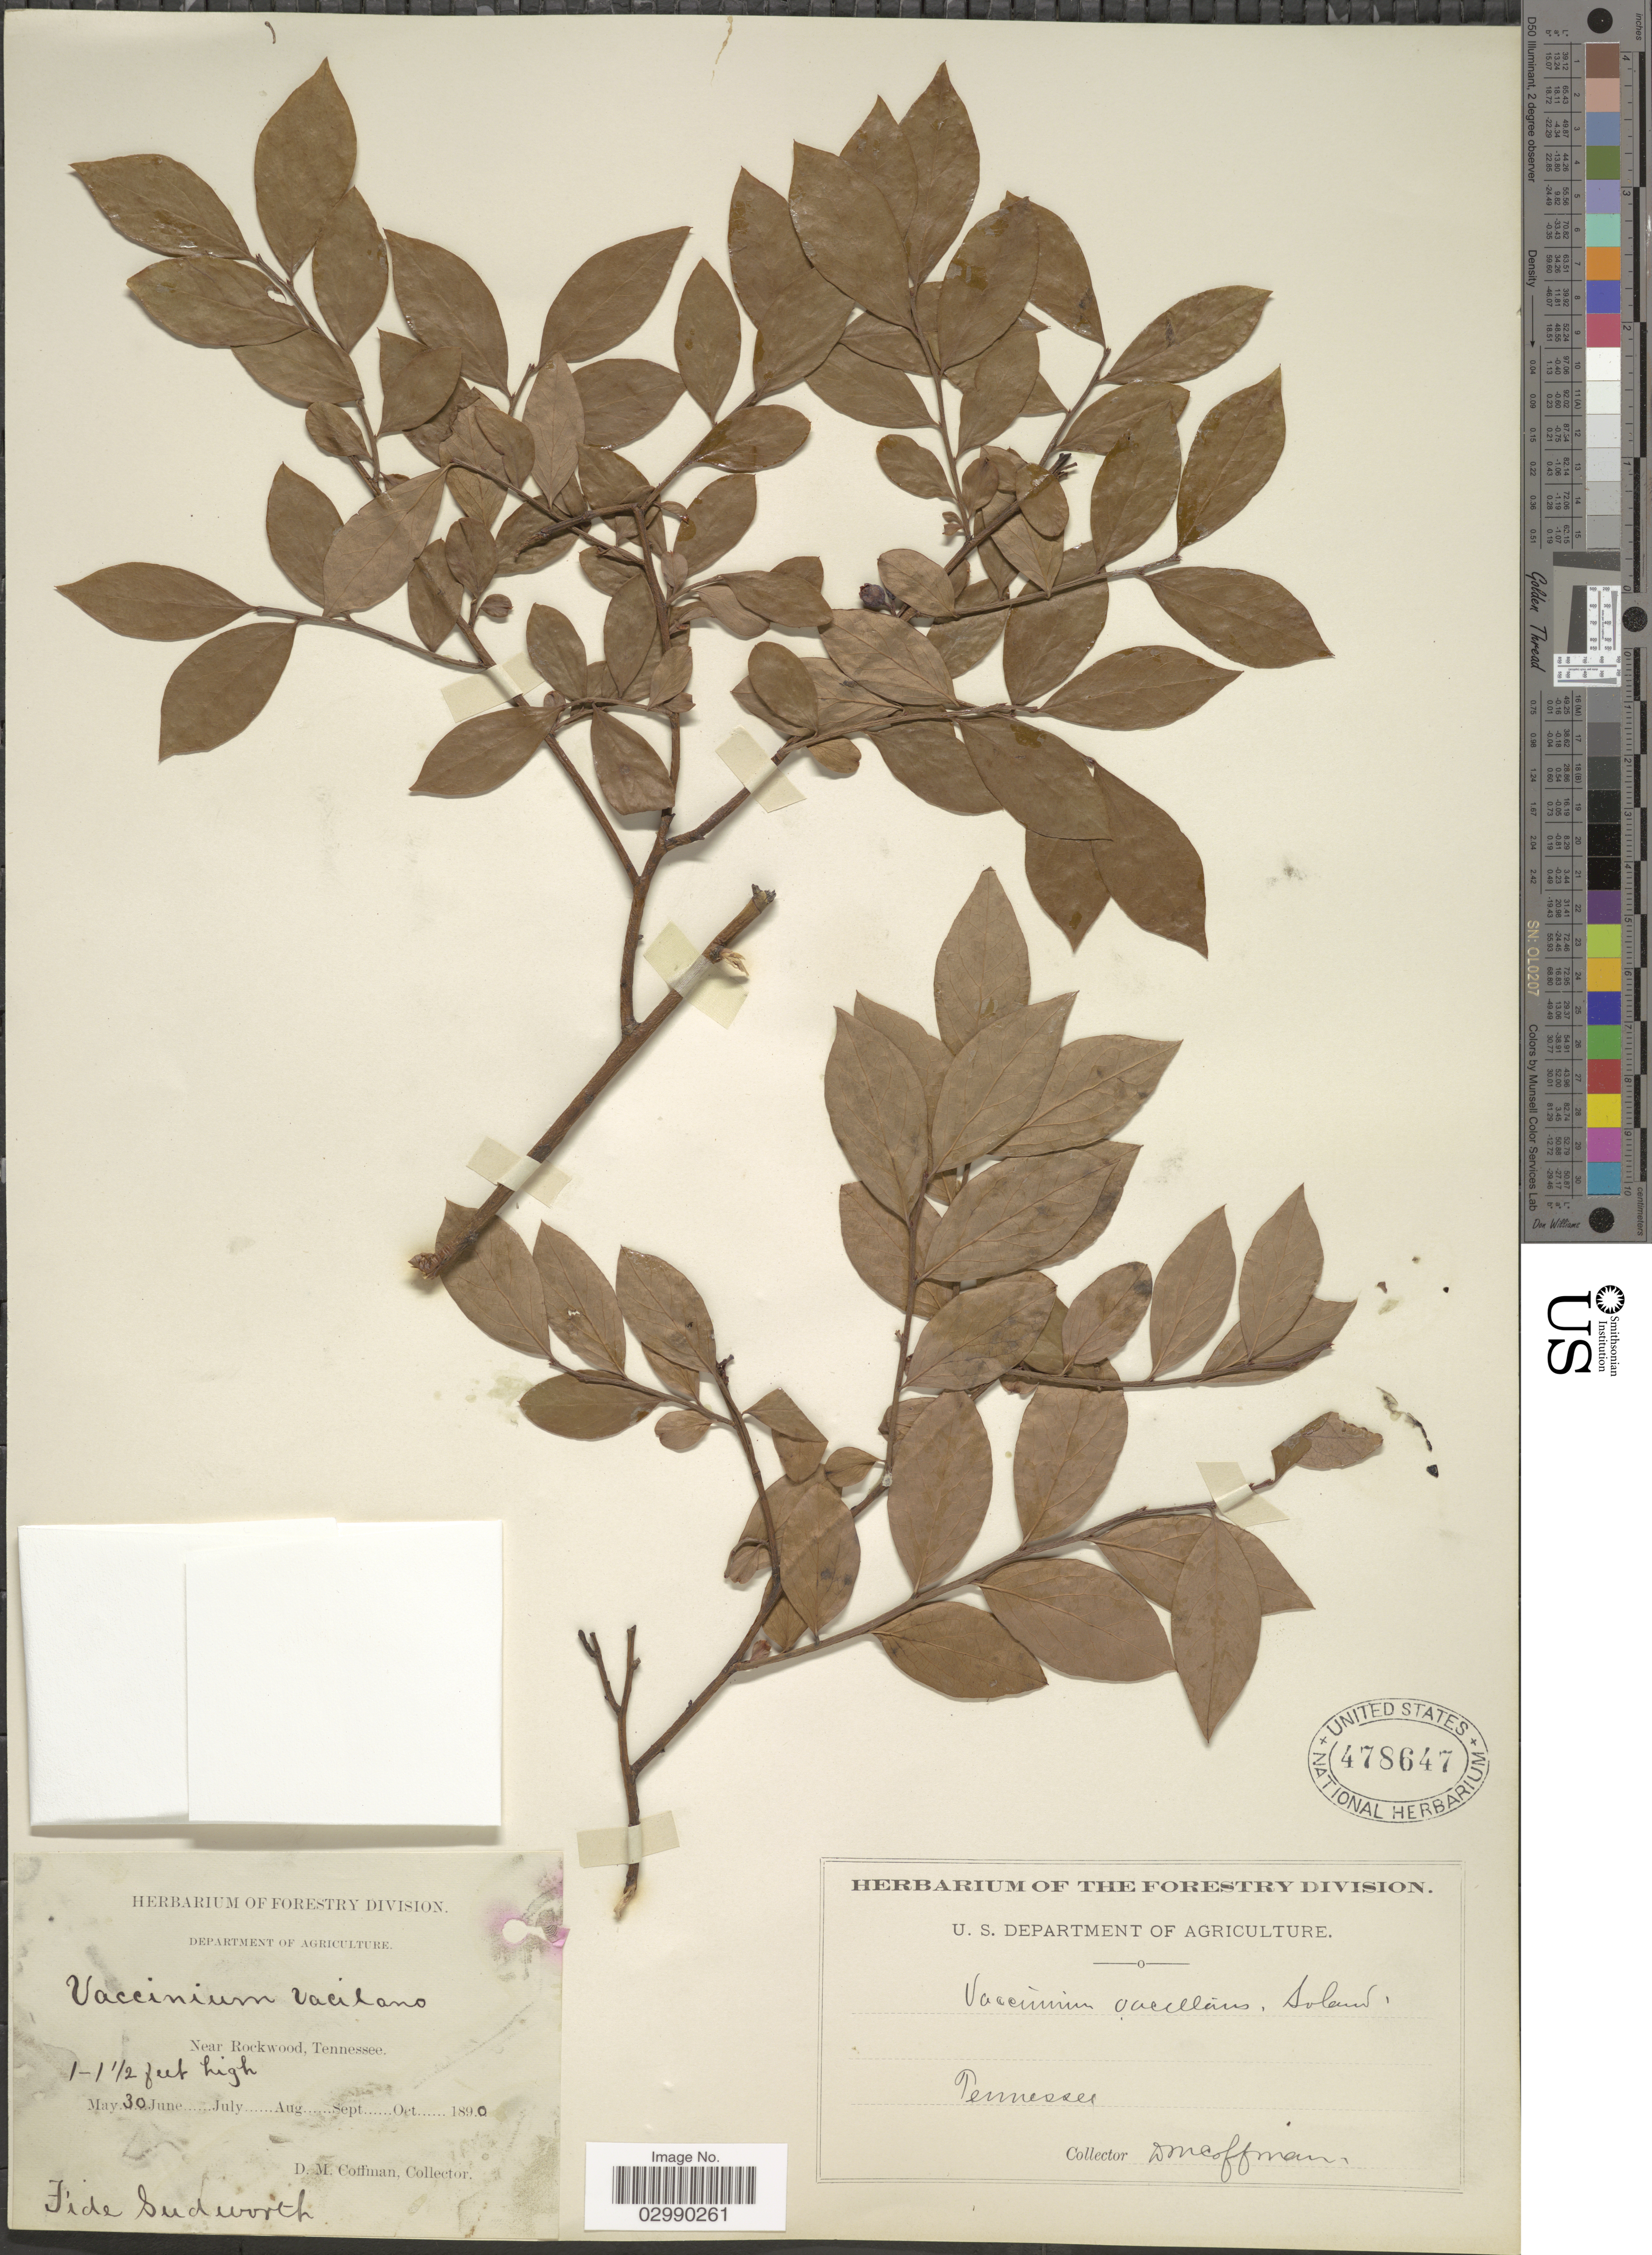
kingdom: Plantae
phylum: Tracheophyta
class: Magnoliopsida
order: Ericales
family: Ericaceae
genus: Vaccinium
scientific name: Vaccinium vacillans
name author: Kalm ex Torr.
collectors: D. M. Coffman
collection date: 1890-05-30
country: United States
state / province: Tennessee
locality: Near Rockwood.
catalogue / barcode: US 478647